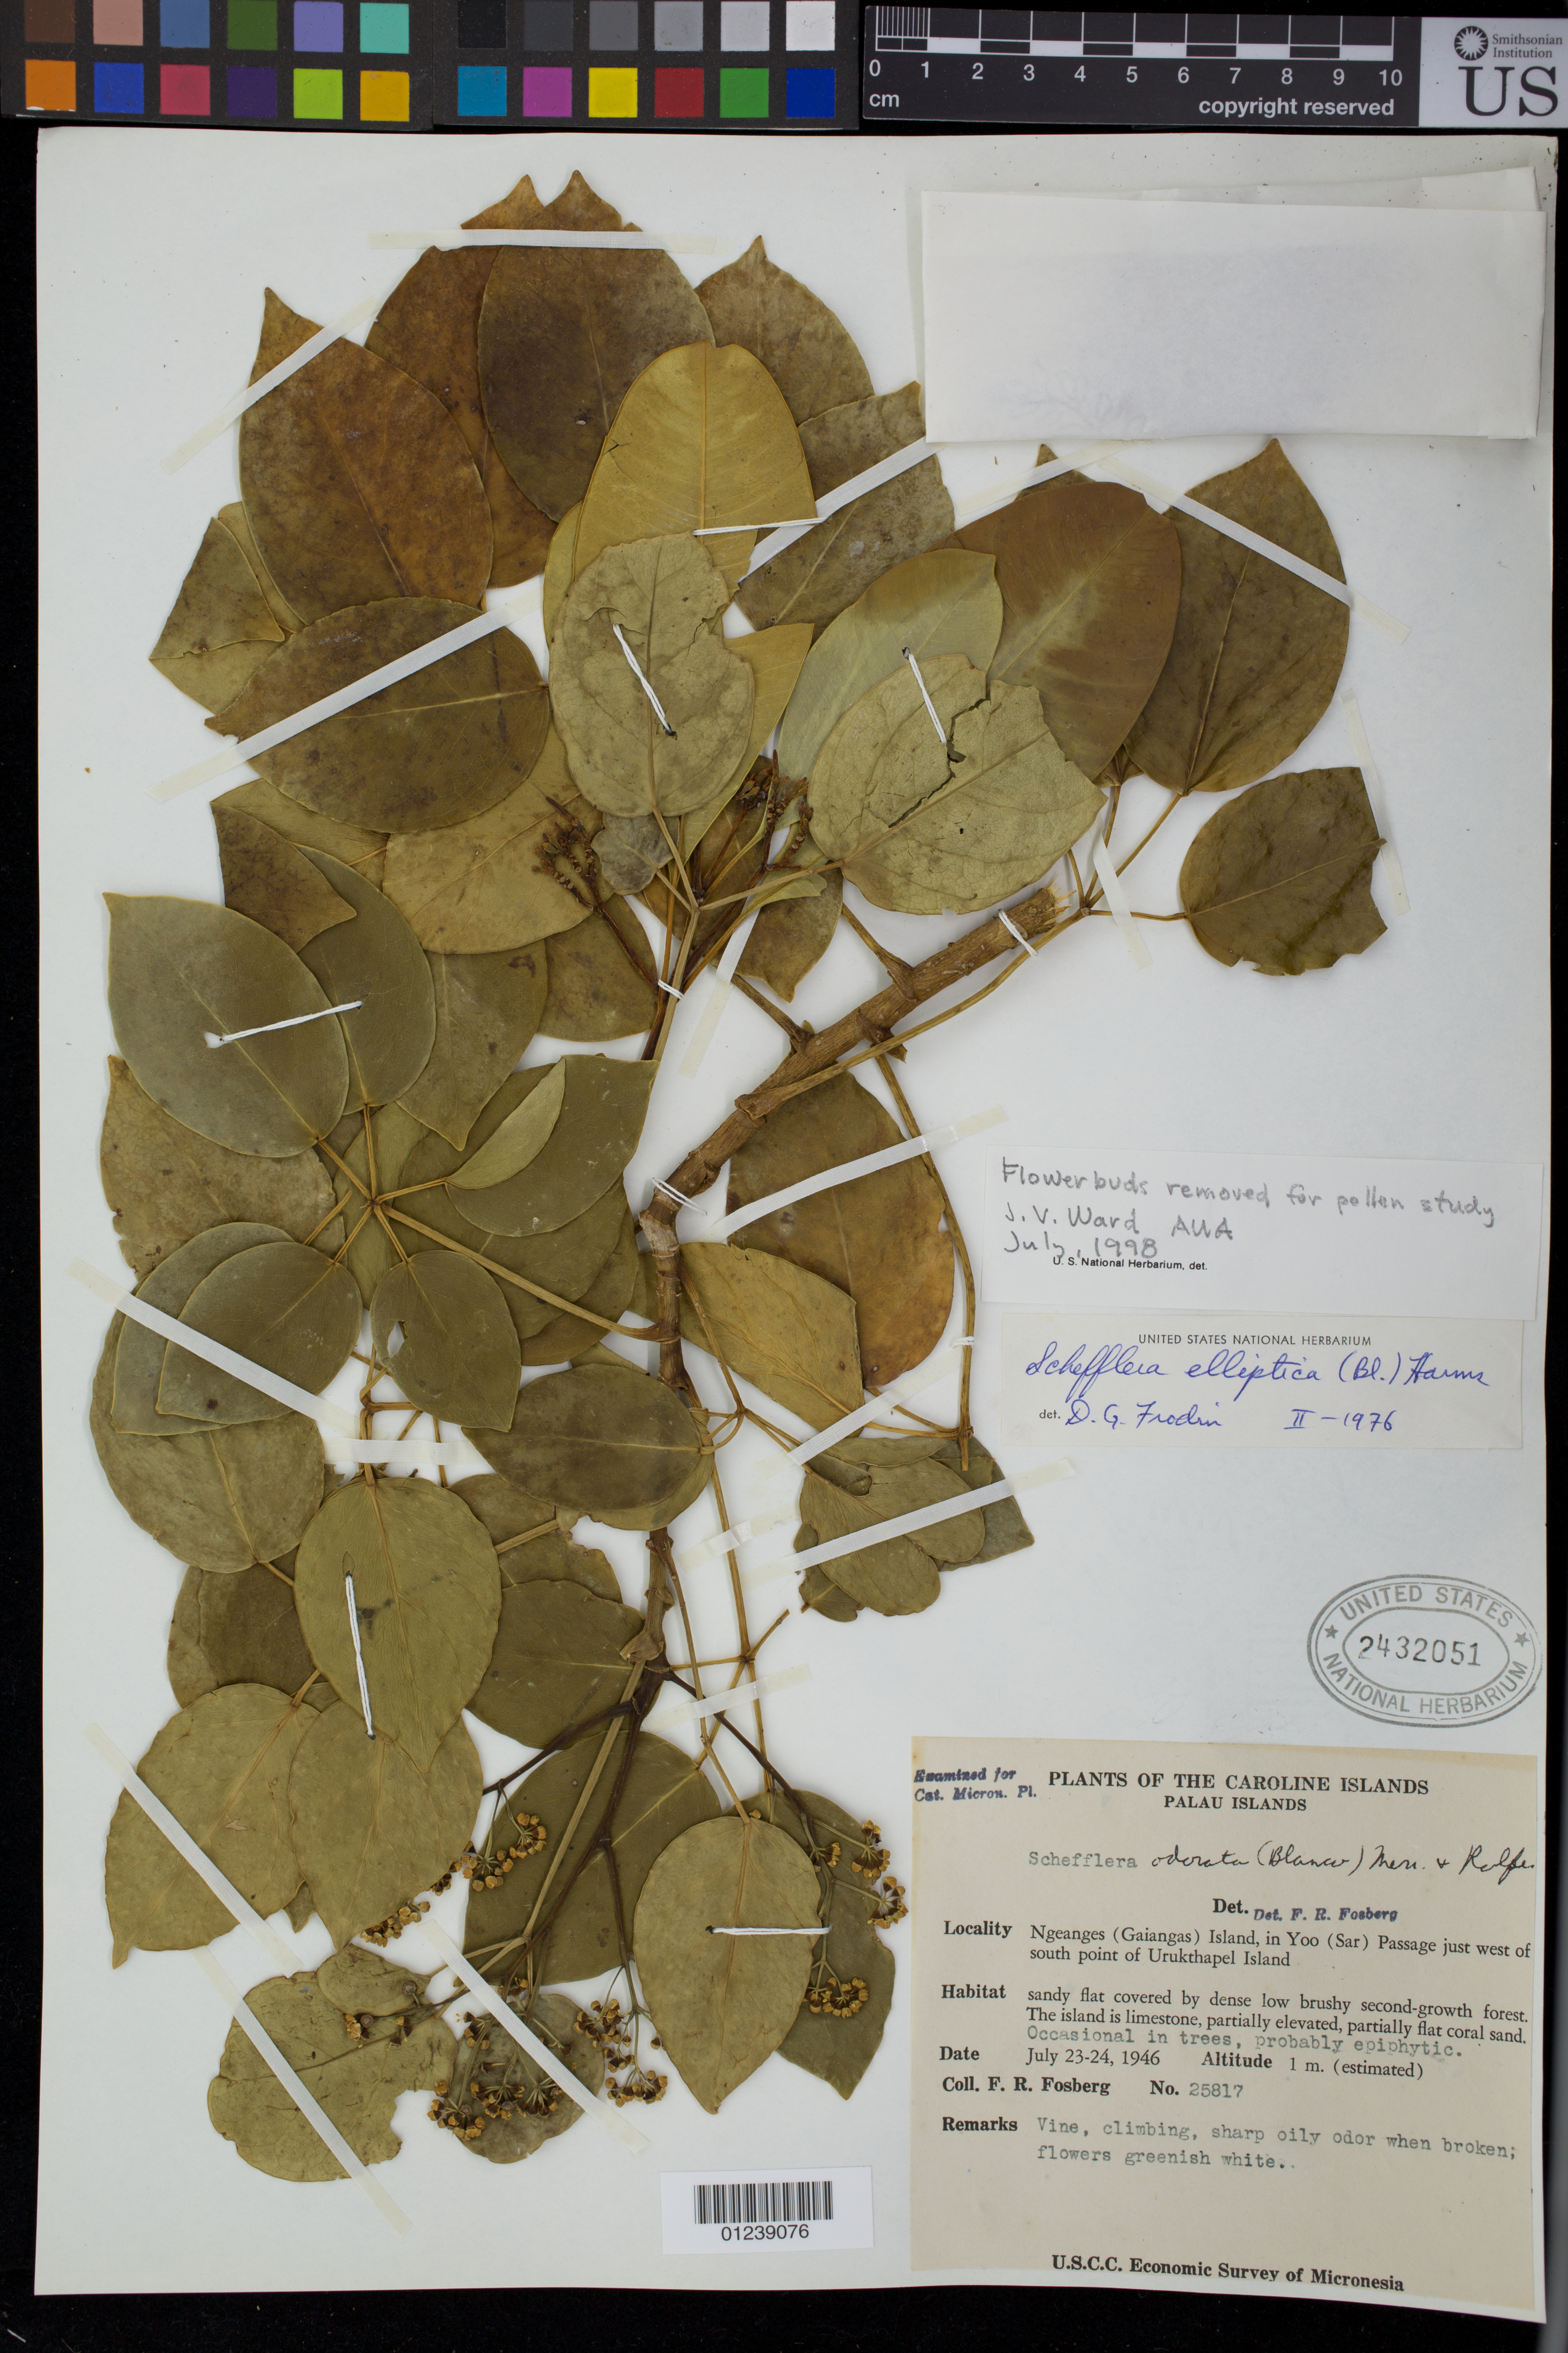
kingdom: Plantae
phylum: Tracheophyta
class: Magnoliopsida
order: Apiales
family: Araliaceae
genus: Heptapleurum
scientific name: Heptapleurum ellipticum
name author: (Blume) Seem.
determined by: Wagner, W. L., (BOT), Smithsonian Institution - National Museum of Natural History (UNITED STATES)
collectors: F. R. Fosberg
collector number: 25817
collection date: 1946-07-23/1946-07-24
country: Palau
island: Ngeanges (Gaiangas)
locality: Ngeanges (Gaiangas) Island, in Yoo (Sar) Passage just west of south point of Urukthapel Island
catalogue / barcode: US 2432051